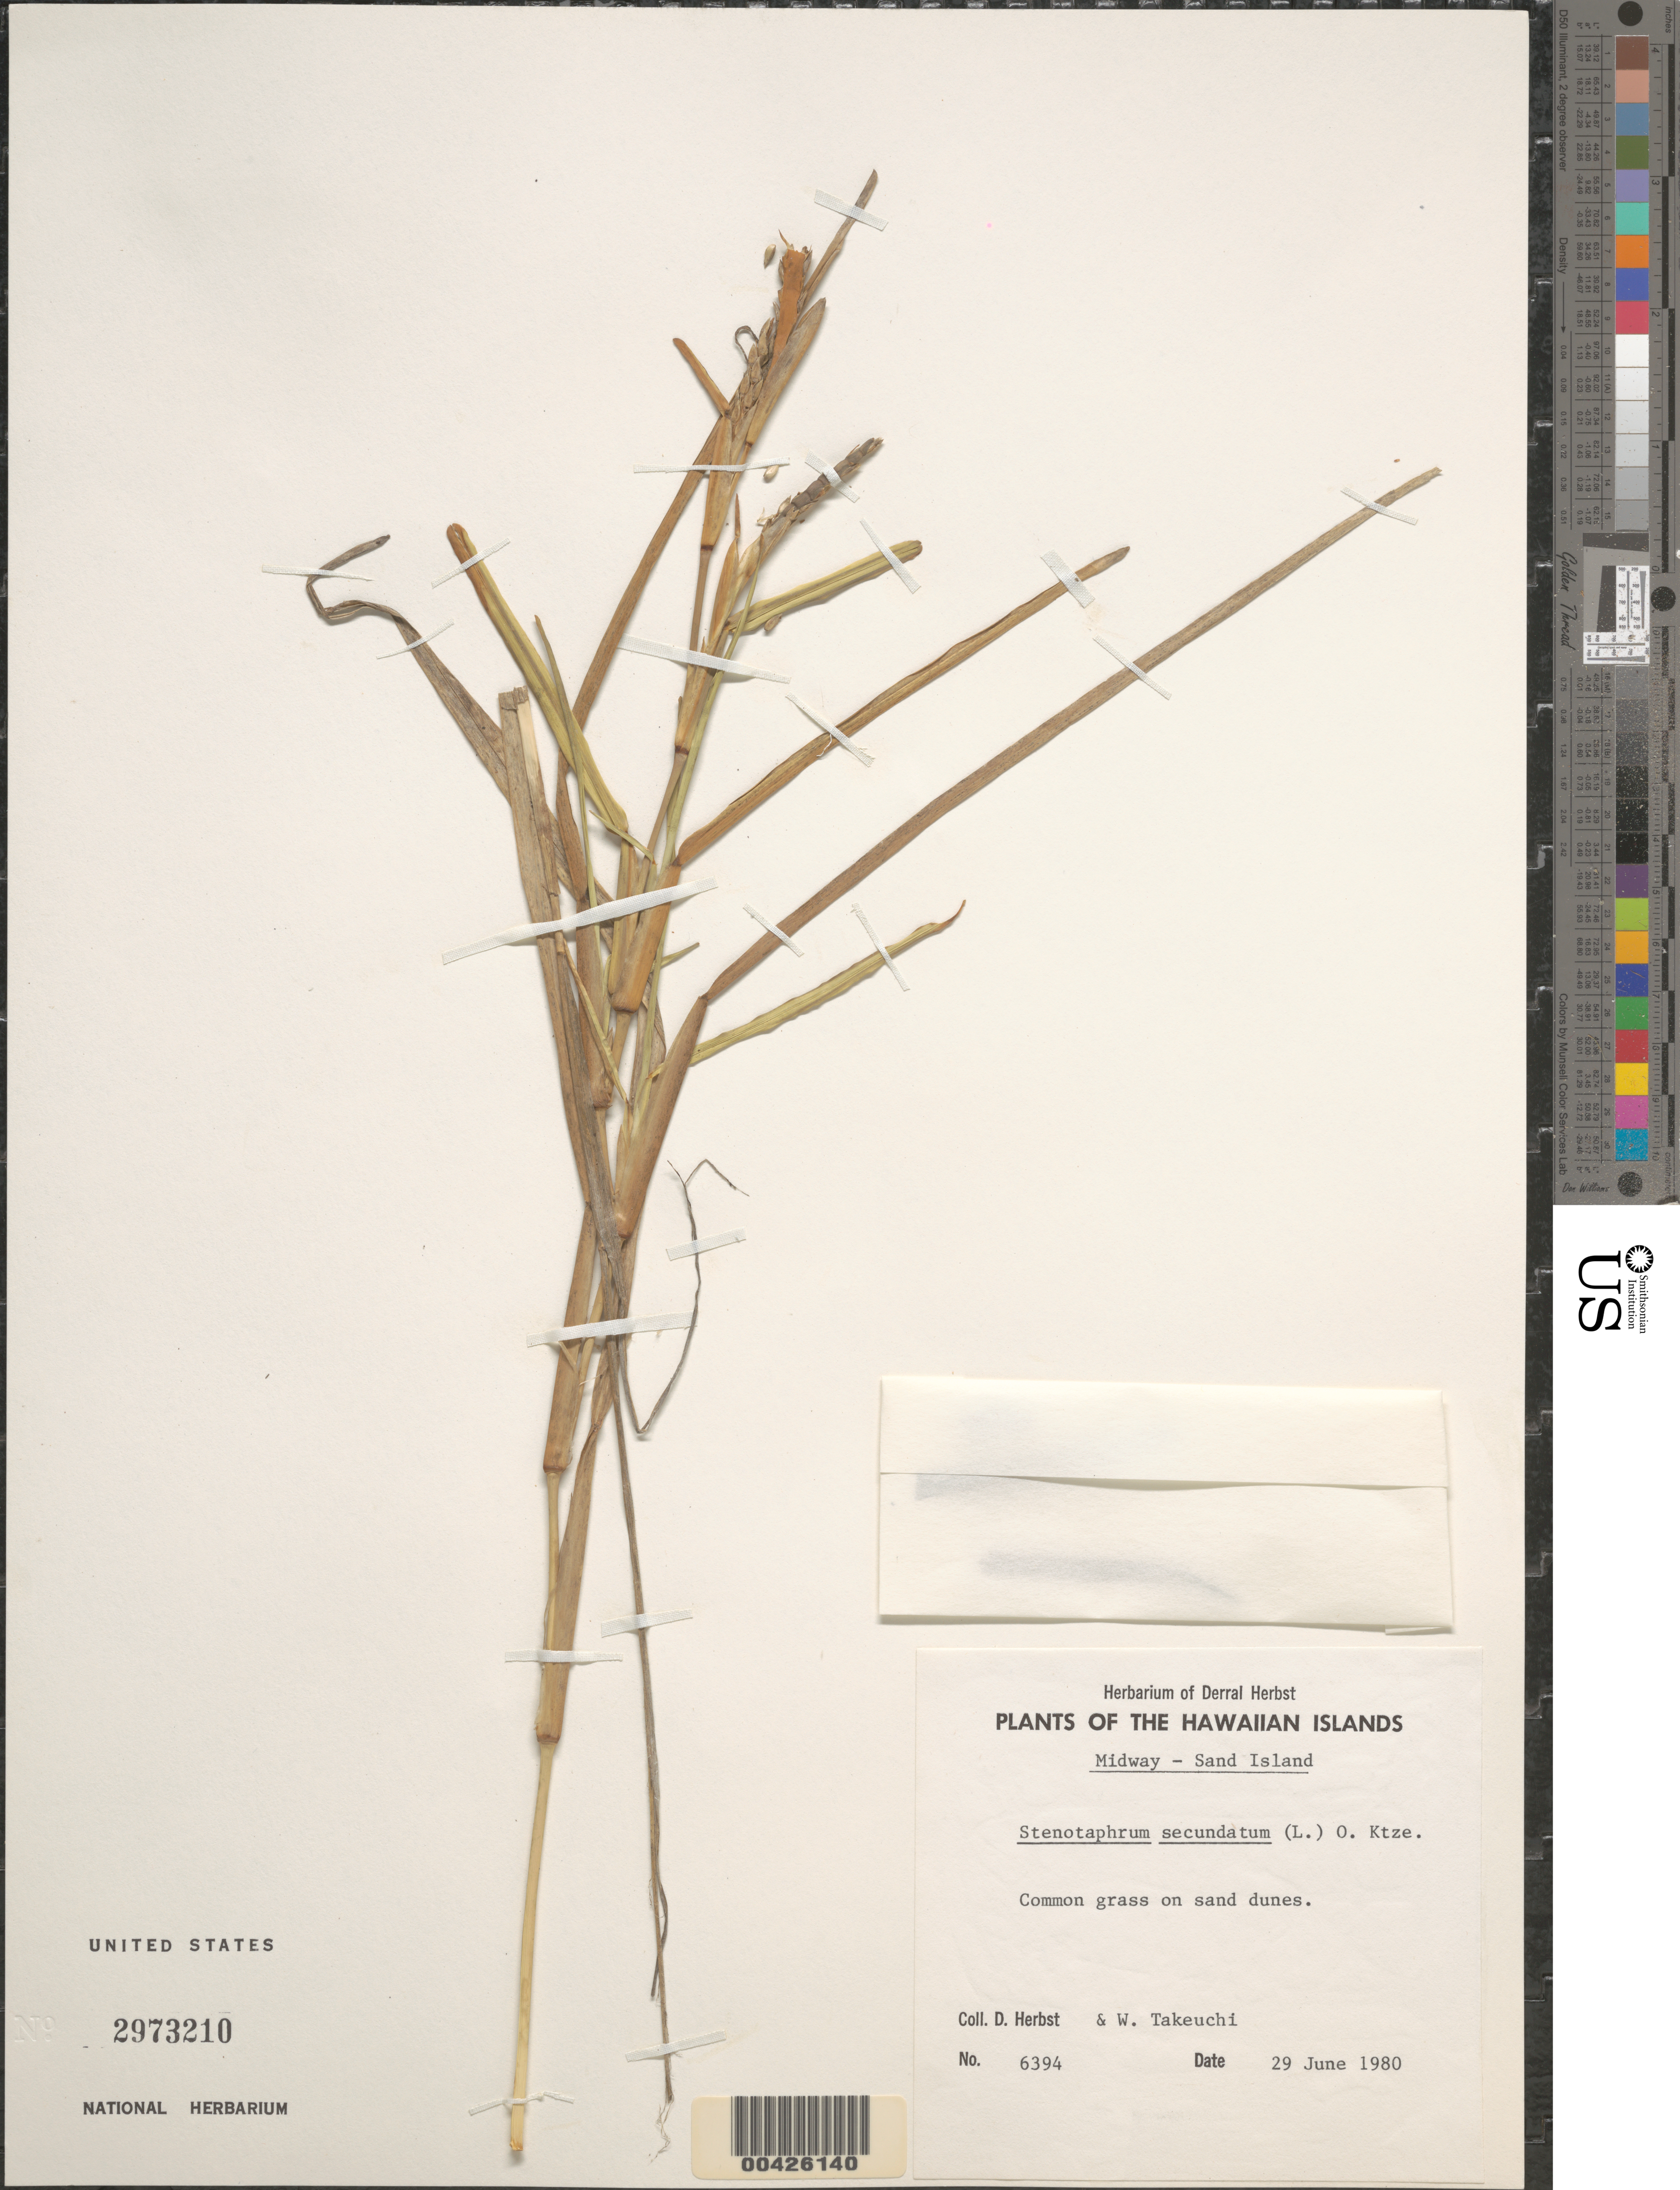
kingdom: Plantae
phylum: Tracheophyta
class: Liliopsida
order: Poales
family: Poaceae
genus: Stenotaphrum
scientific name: Stenotaphrum secundatum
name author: (Walter) Kuntze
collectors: D. R. Herbst & W. N. Takeuchi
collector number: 6394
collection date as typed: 29 Jun 1980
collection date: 1980-06-29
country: United States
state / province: Hawaii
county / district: Honolulu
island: Sand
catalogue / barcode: US 2973210